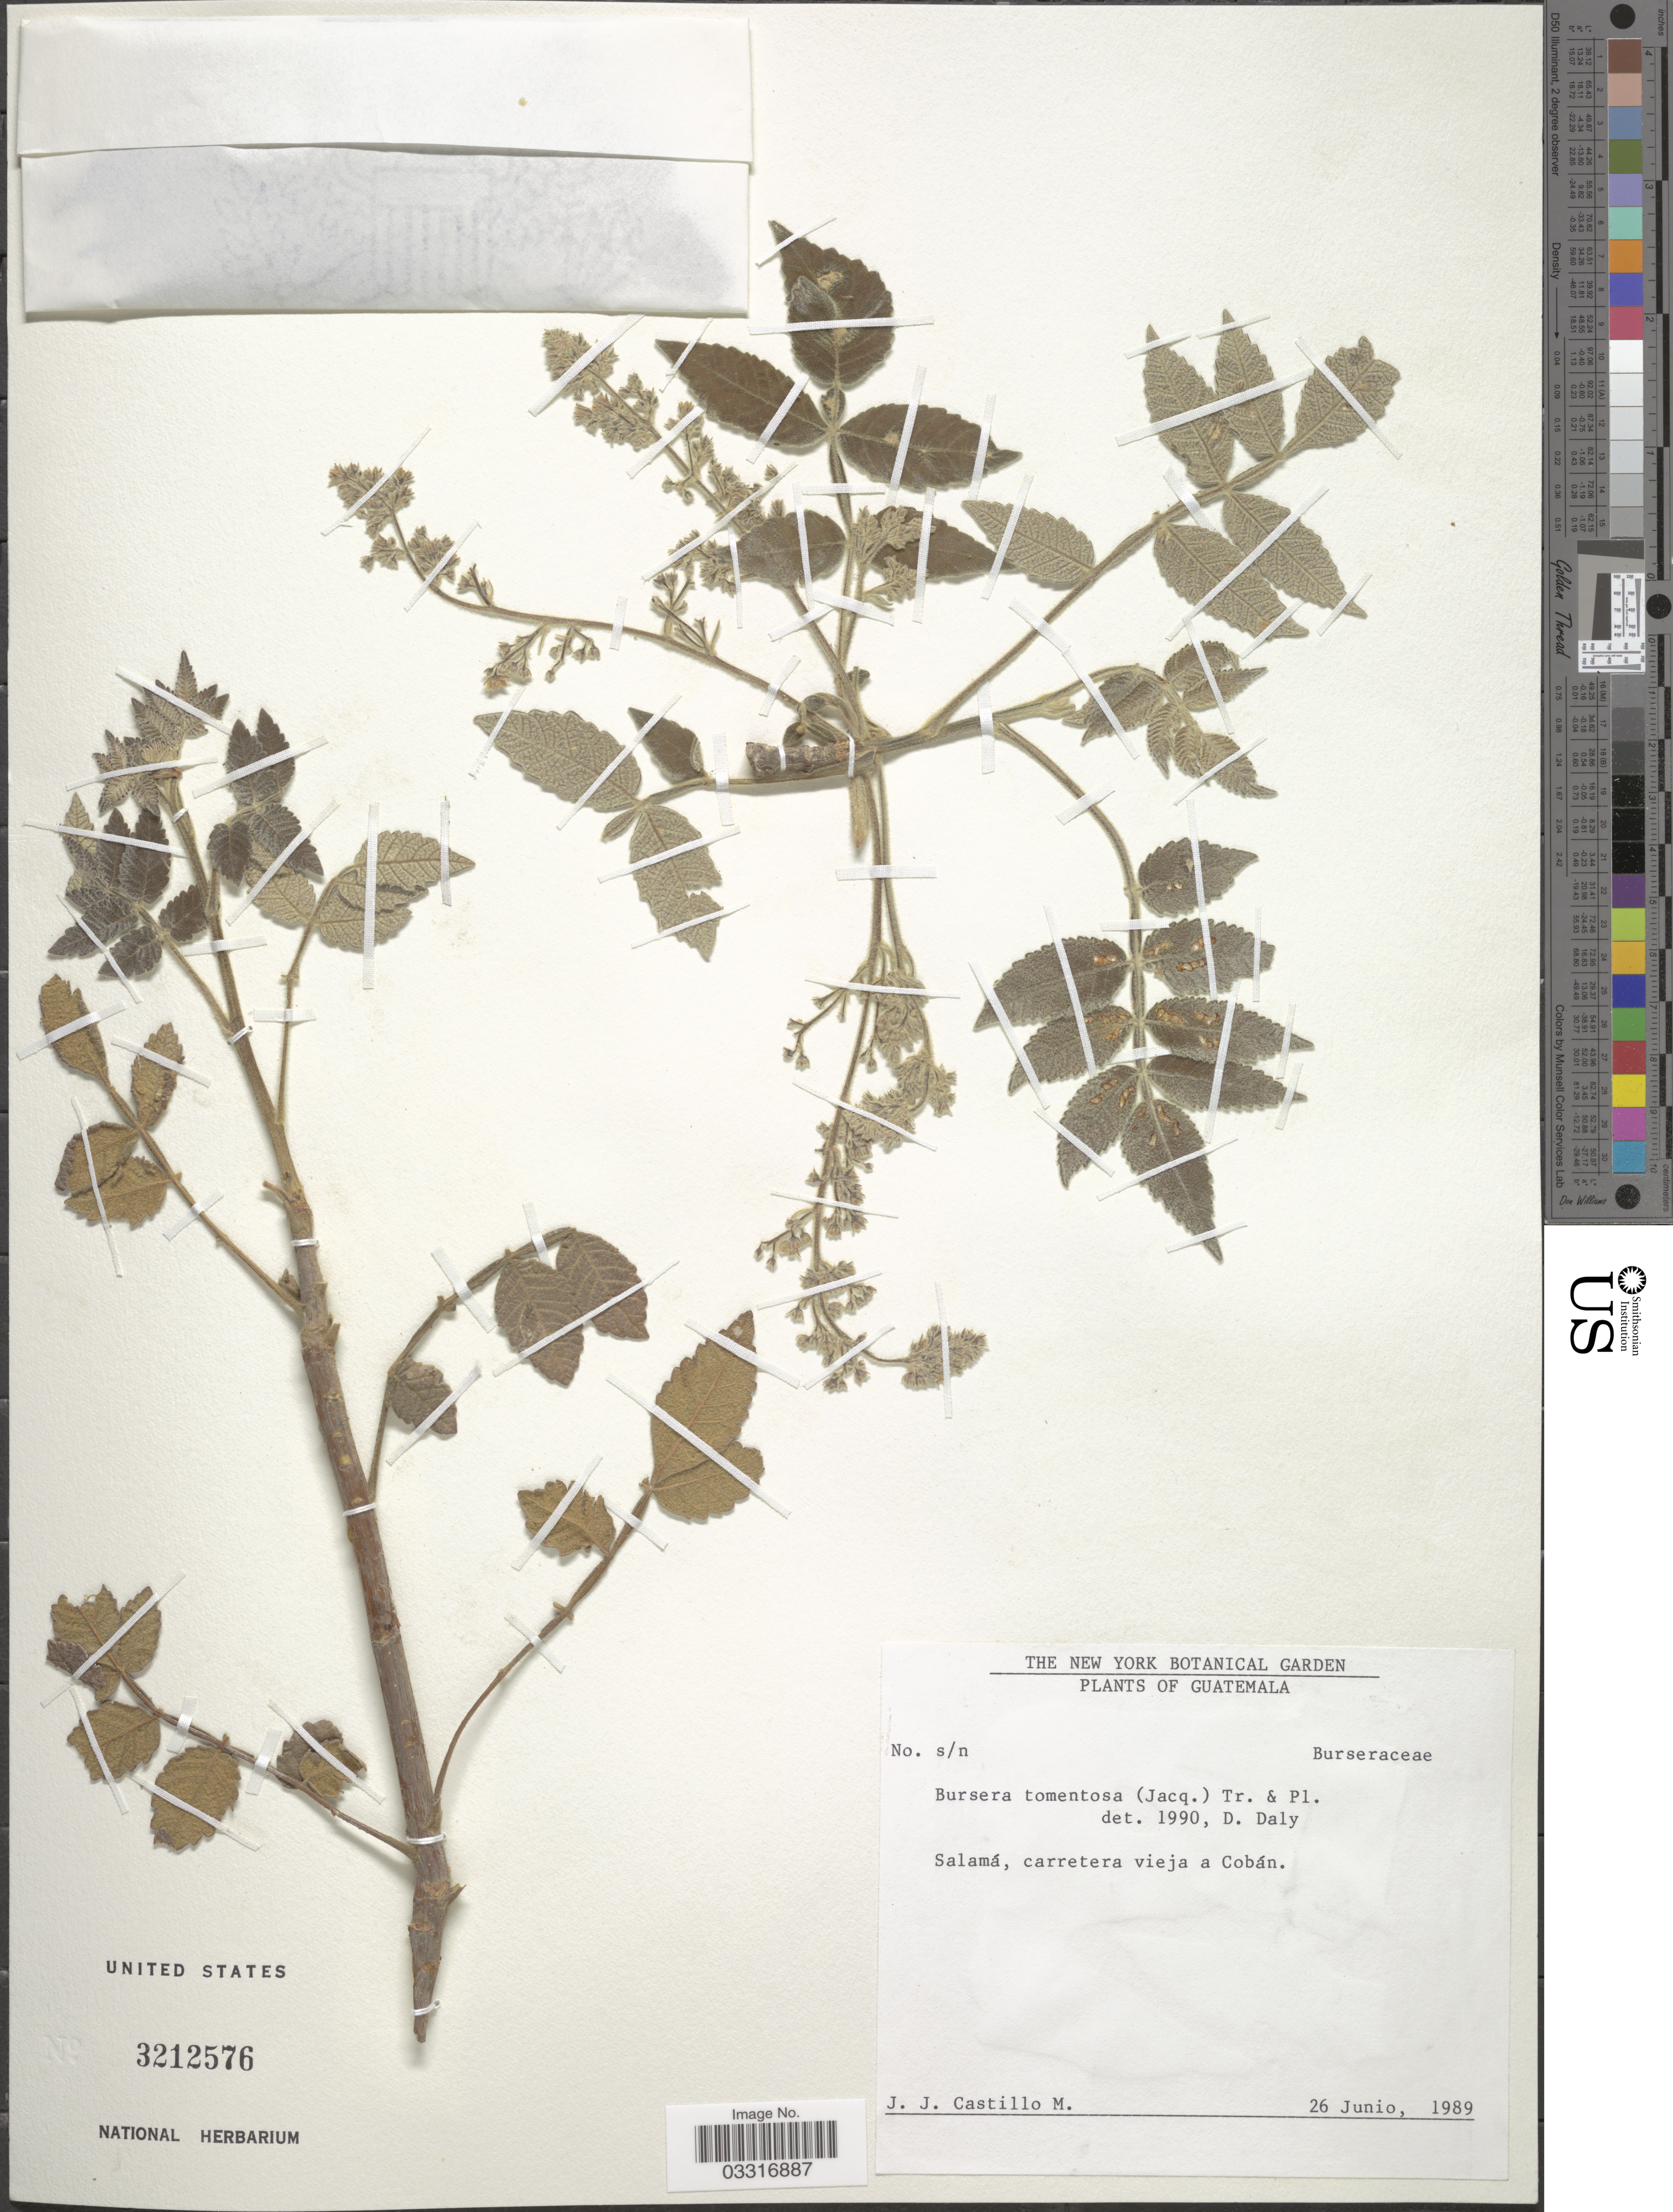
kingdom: Plantae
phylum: Tracheophyta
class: Magnoliopsida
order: Sapindales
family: Burseraceae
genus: Bursera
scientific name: Bursera tomentosa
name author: (Jacq.) Triana & Planch.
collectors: J. Castillo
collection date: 1989-06-26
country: Guatemala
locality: Salamá, carretera vieja a Cobán.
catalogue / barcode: US 3212576